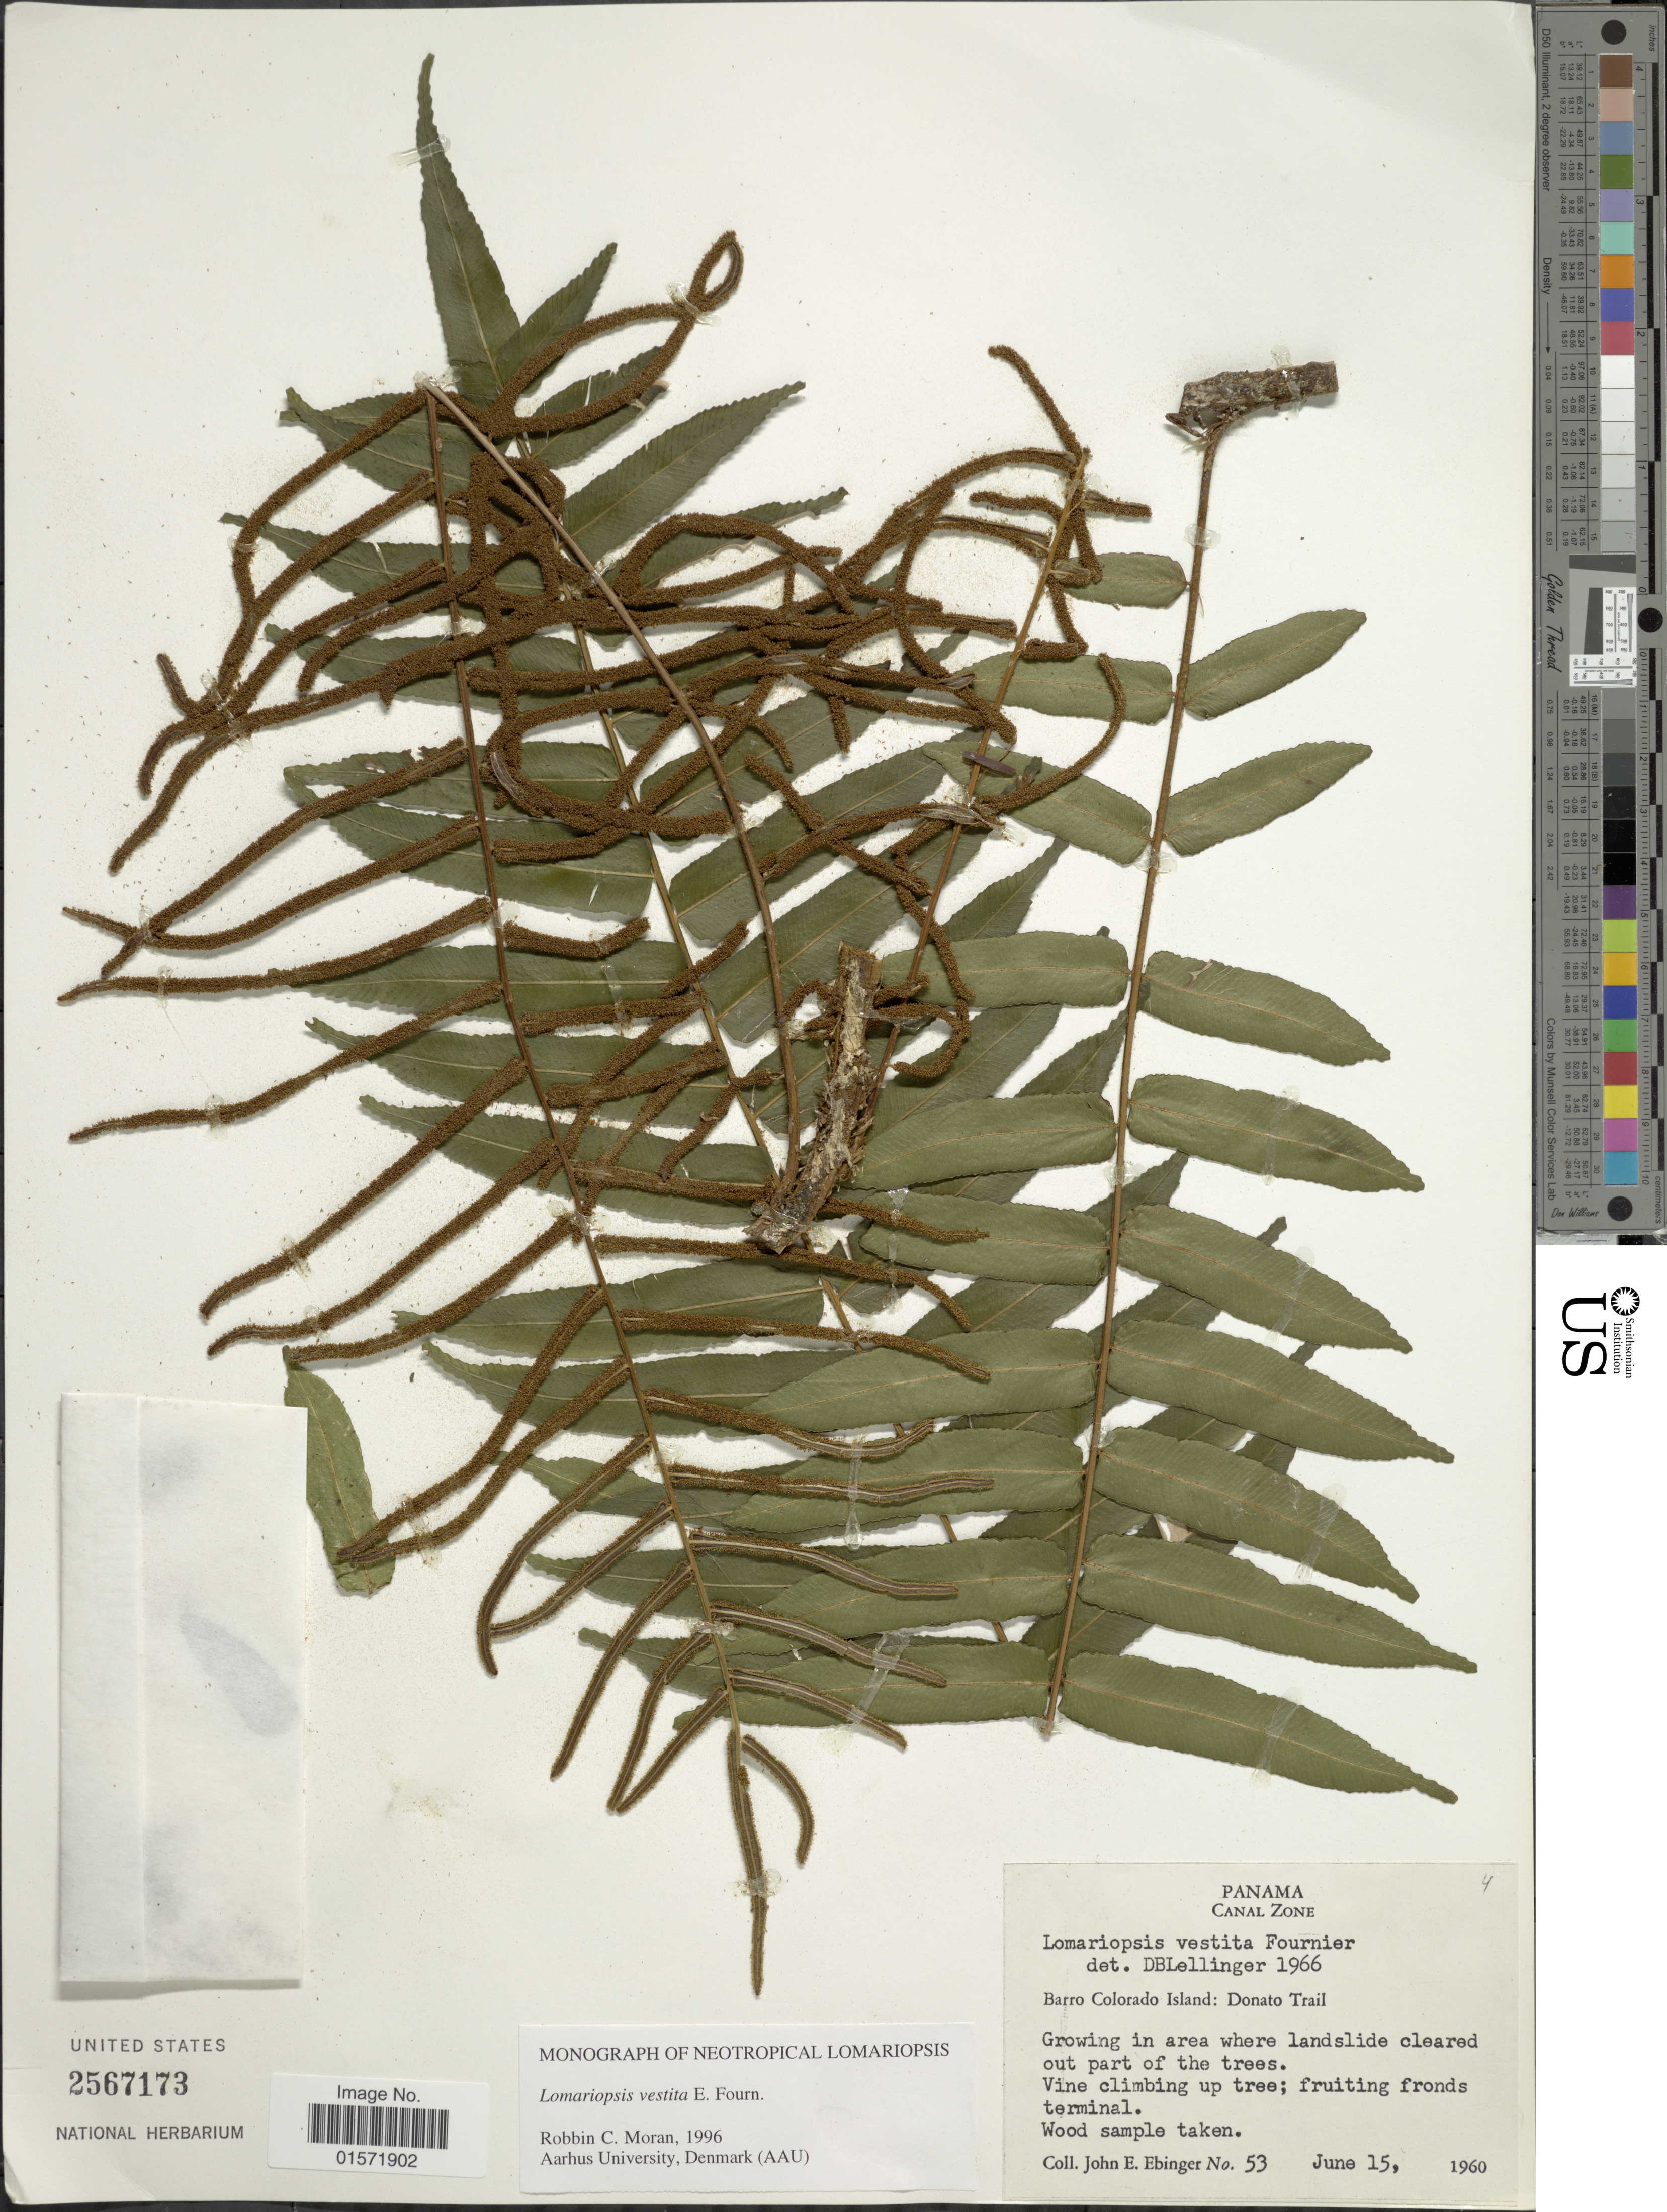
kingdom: Plantae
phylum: Tracheophyta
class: Polypodiopsida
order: Polypodiales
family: Lomariopsidaceae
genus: Lomariopsis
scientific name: Lomariopsis vestita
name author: E. Fourn.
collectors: J. Ebinger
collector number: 53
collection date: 1960-06-15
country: Panama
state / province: Panamá Oeste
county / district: Canal Zone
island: Barro Colorado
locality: Canal Zone, Barro Colorado Island: Donato Trail, Growing in area where landslide cleared out part of the trees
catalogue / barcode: US 2567173